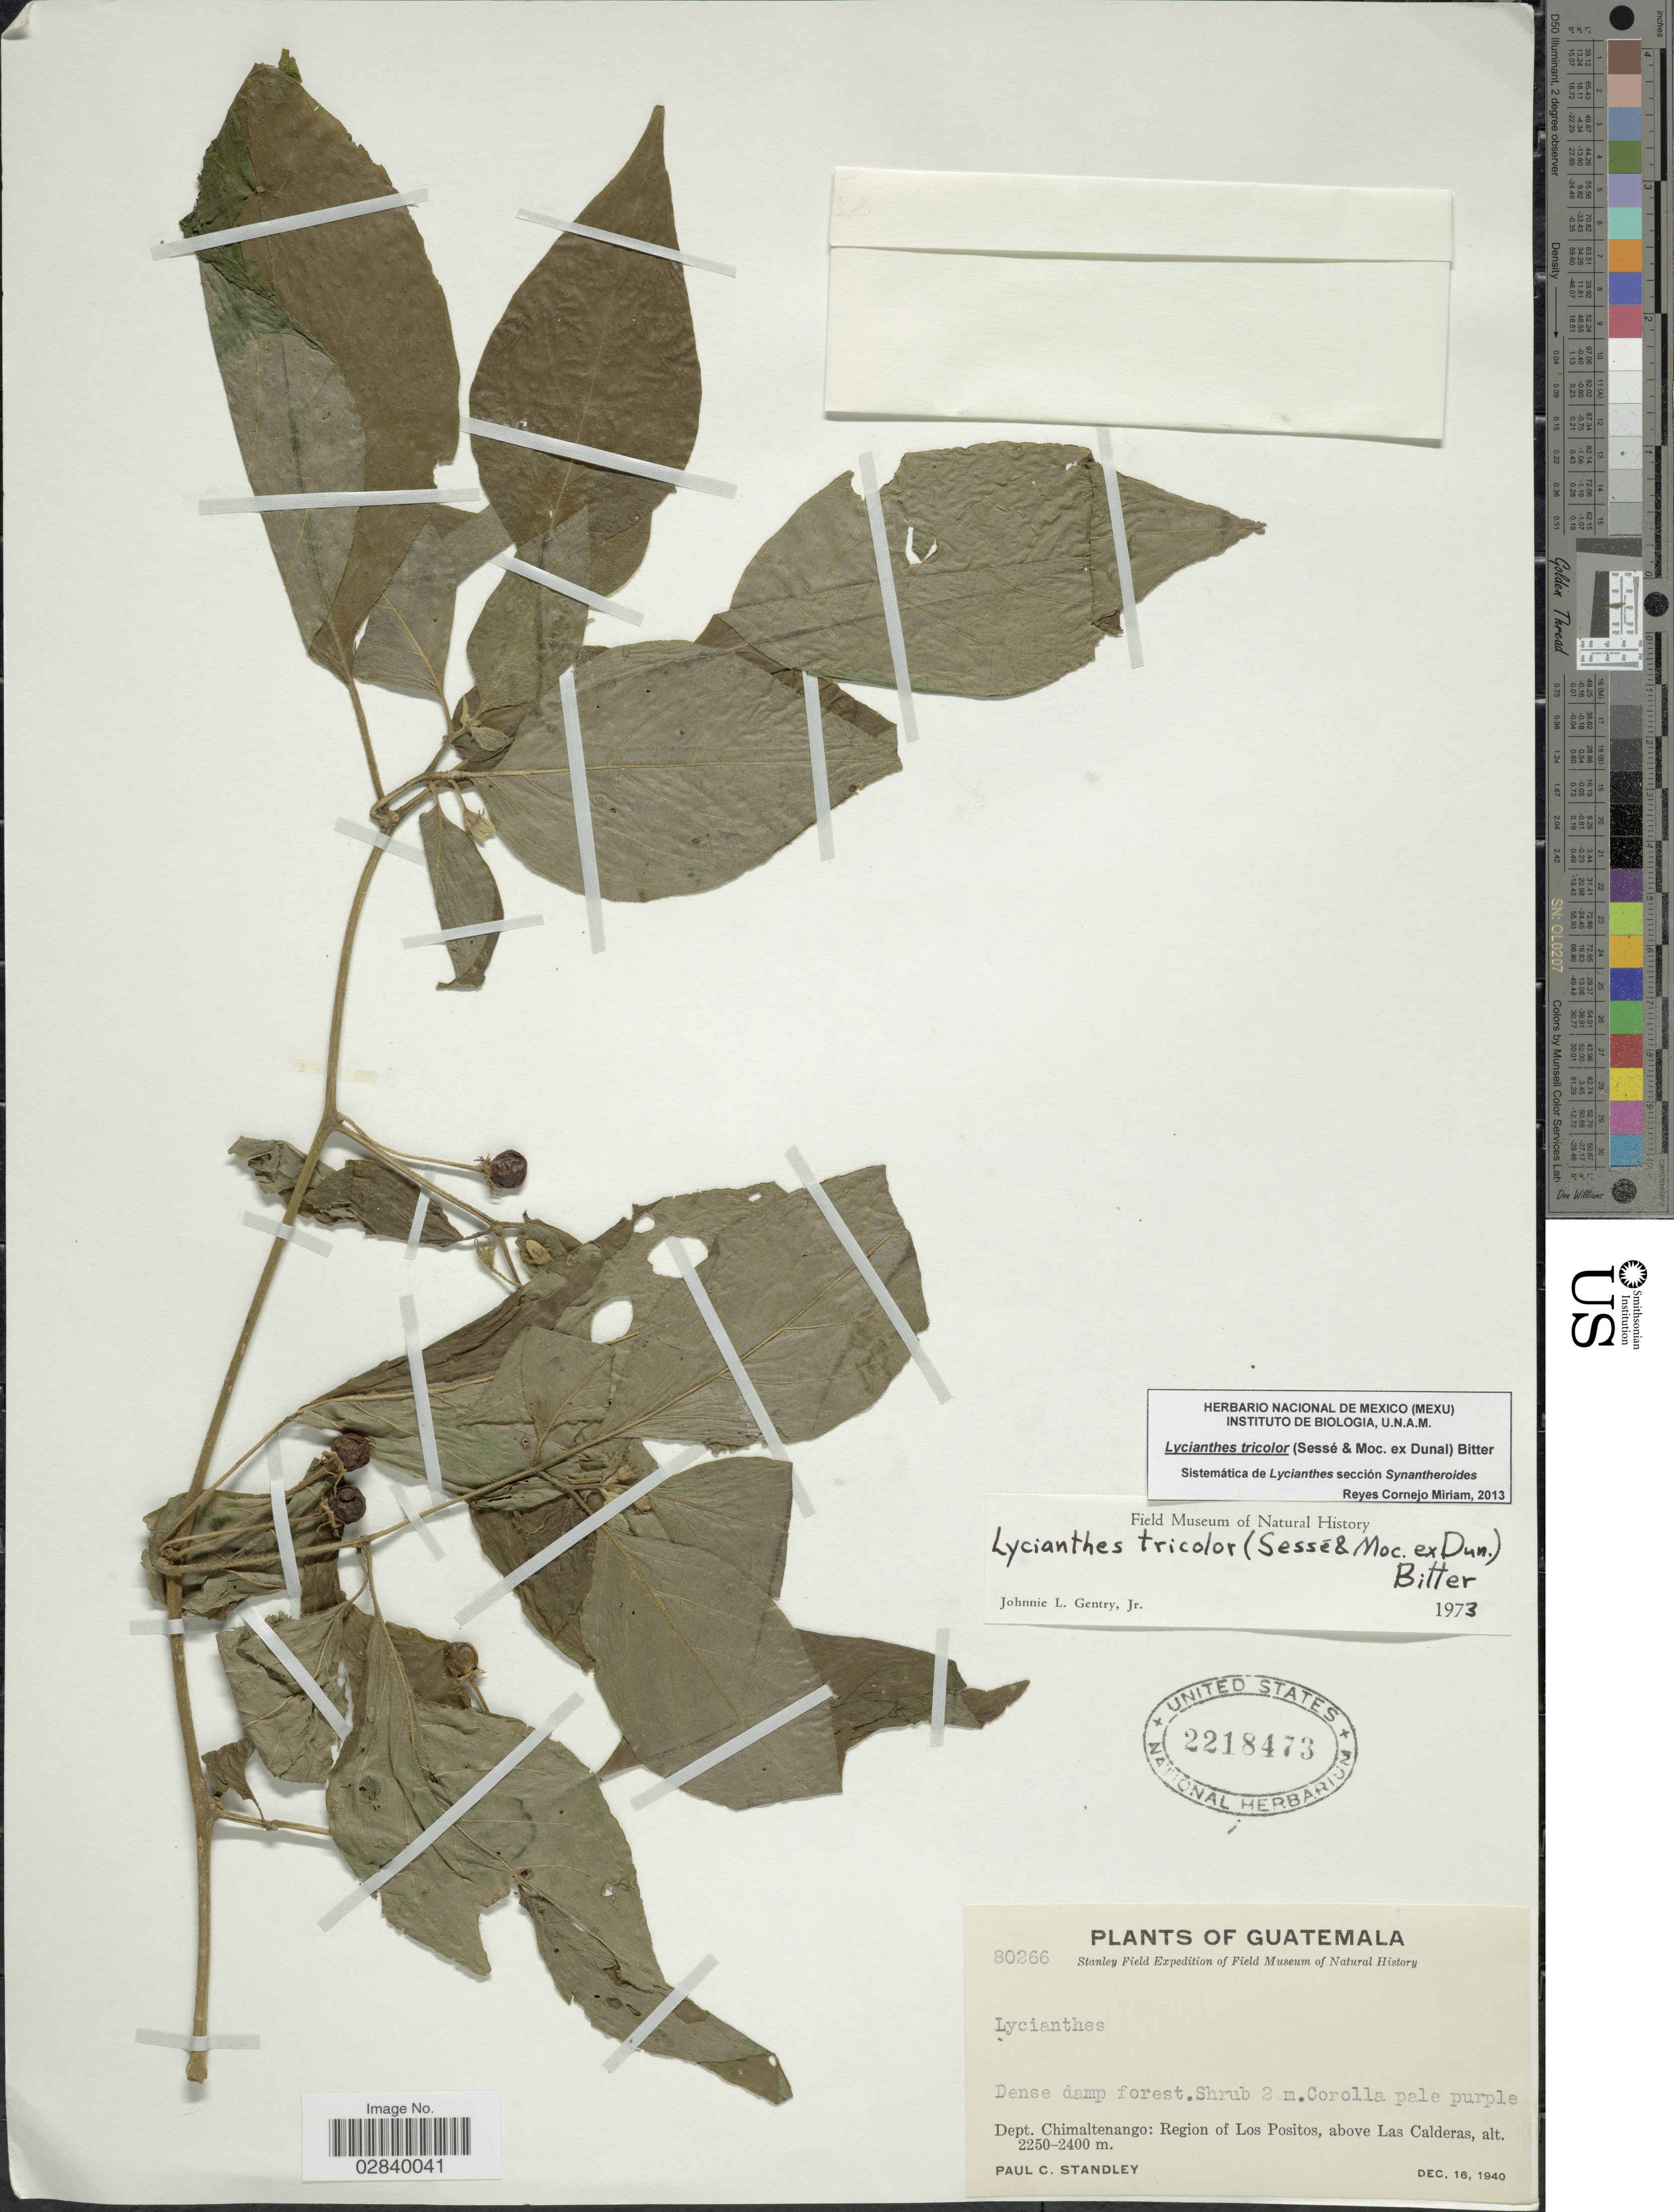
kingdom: Plantae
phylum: Tracheophyta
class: Magnoliopsida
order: Solanales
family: Solanaceae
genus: Lycianthes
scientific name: Lycianthes tricolor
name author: (Dunal) Bitter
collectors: P. C. Standley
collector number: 80266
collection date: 1940-12-16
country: Guatemala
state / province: Chimaltenango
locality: Dept. Chimaltenango: Region of Los Positos, above Las Calderas.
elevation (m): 2250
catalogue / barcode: US 2218473